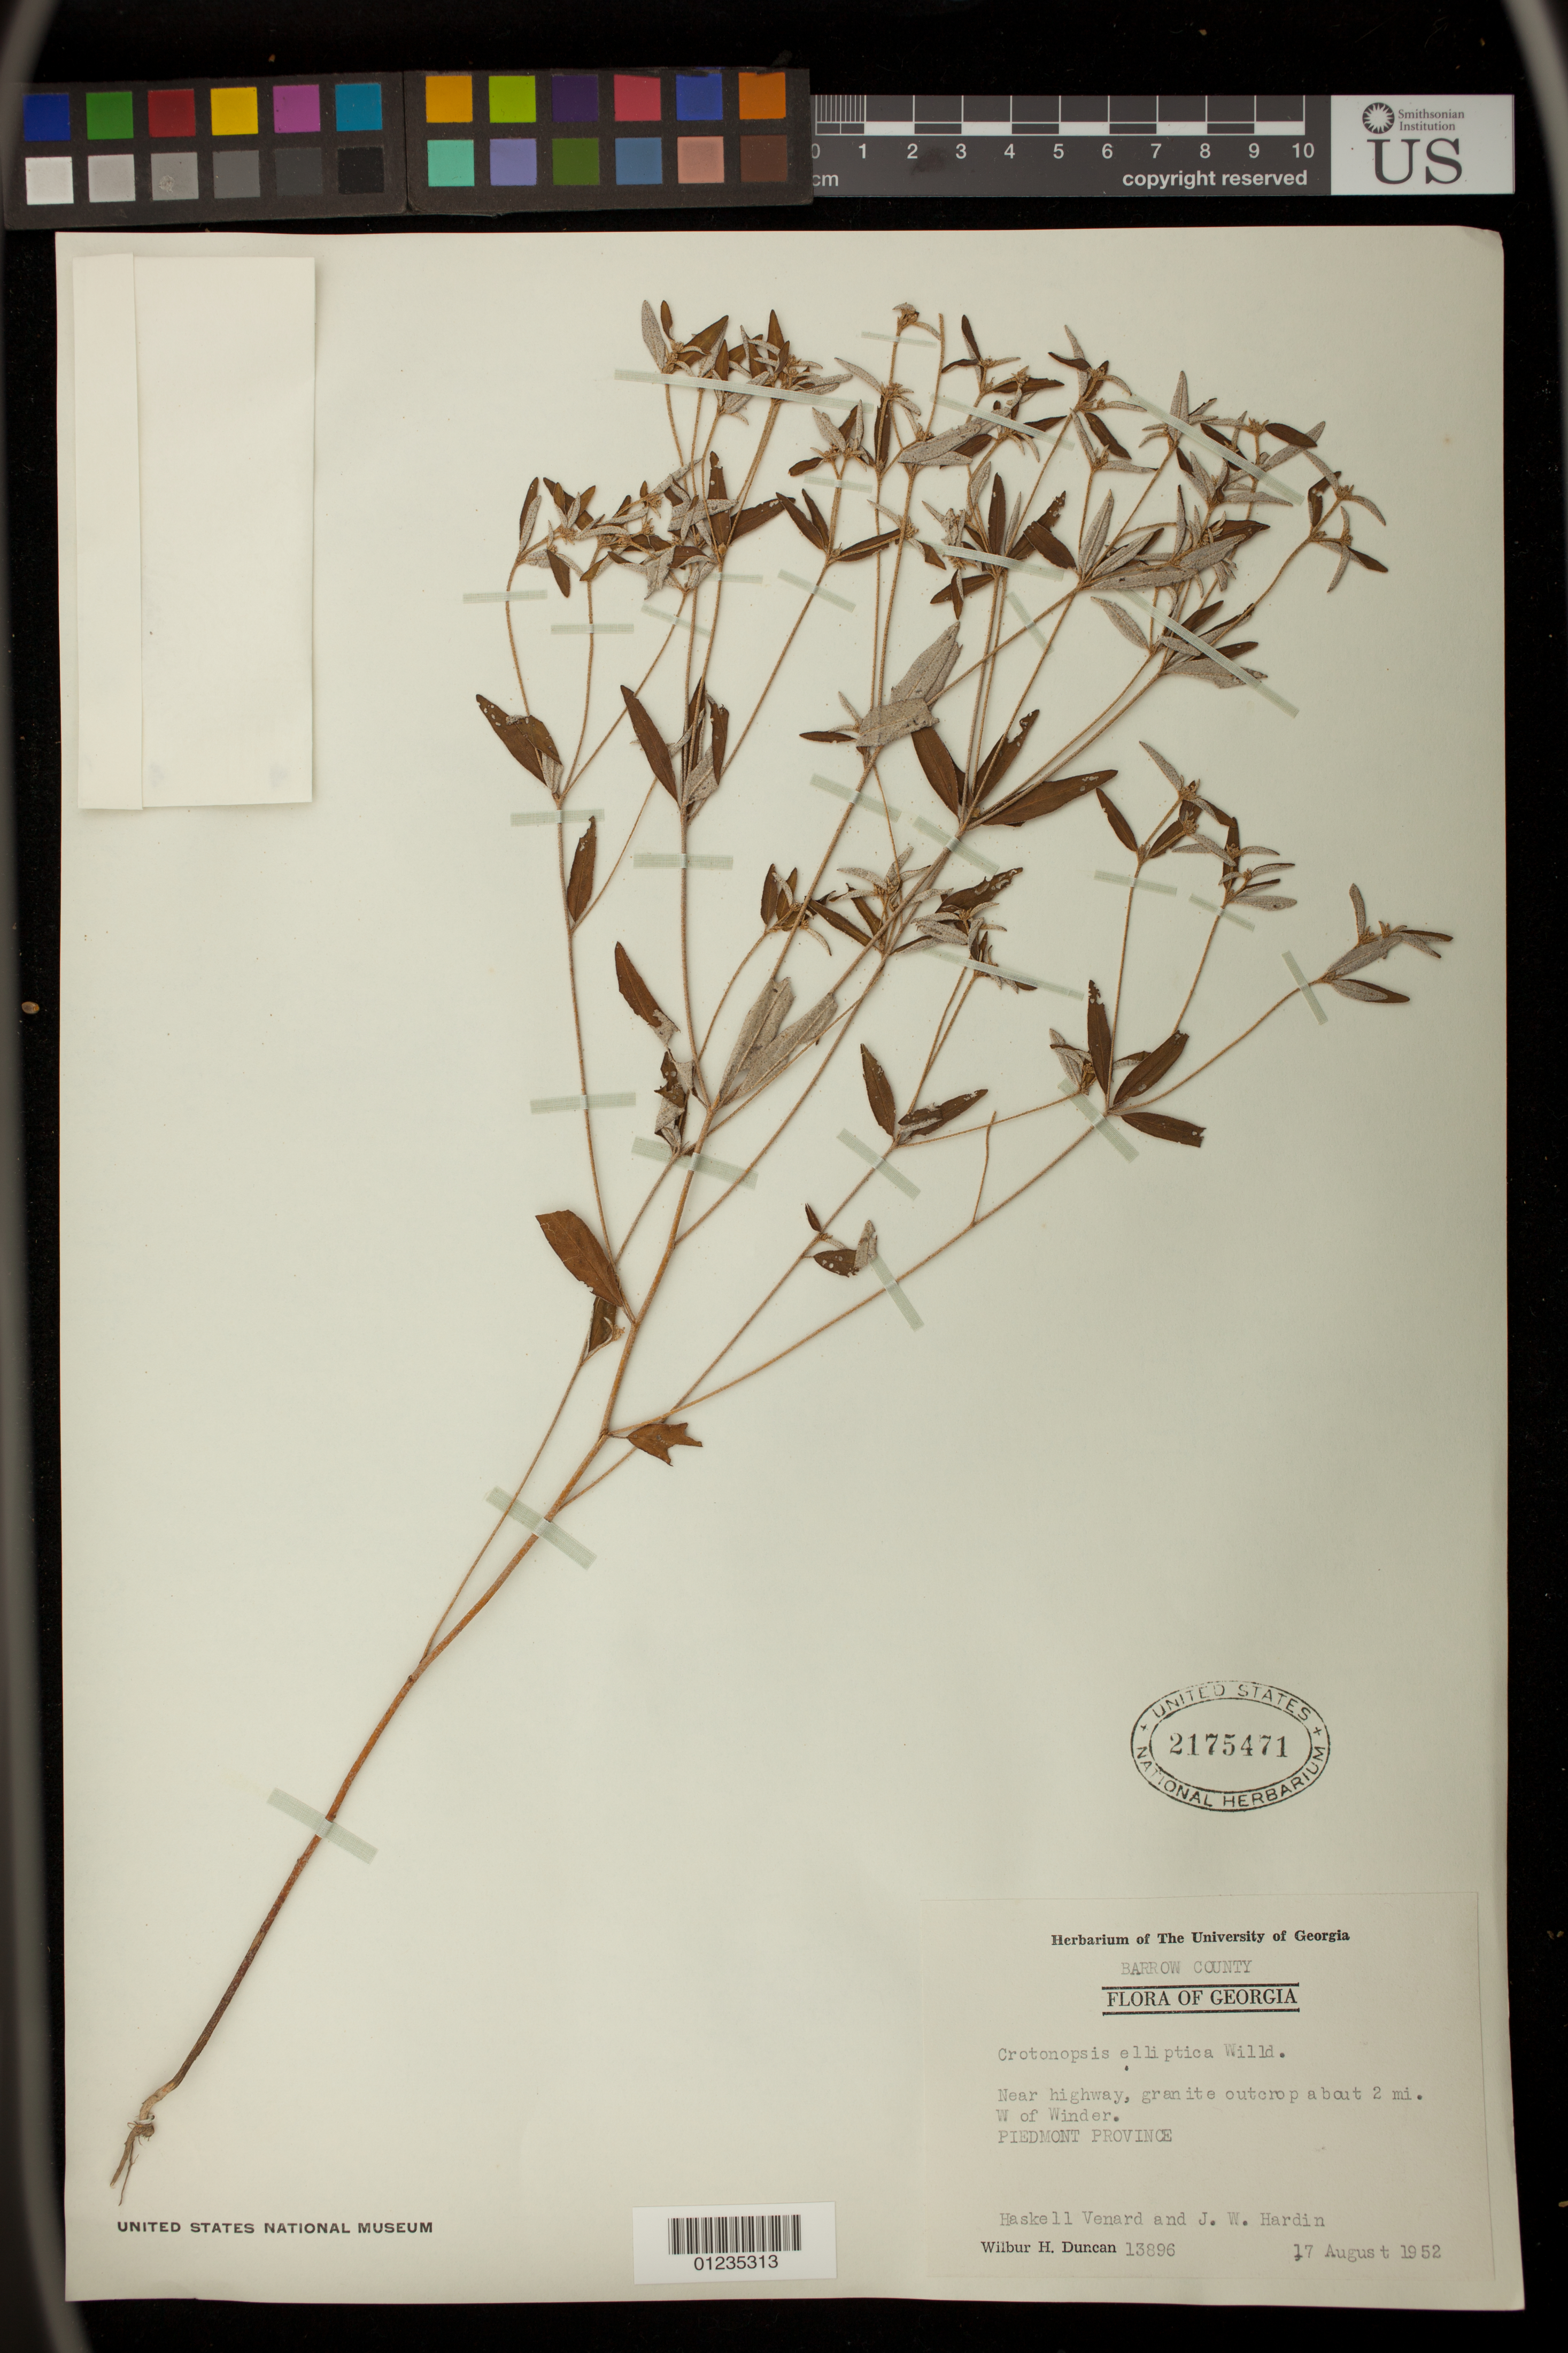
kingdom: Plantae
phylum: Tracheophyta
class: Magnoliopsida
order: Malpighiales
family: Euphorbiaceae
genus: Crotonopsis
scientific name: Crotonopsis elliptica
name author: Willd.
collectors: H. Venard & J. Hardin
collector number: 13896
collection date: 1952-08-17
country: United States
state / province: Georgia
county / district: Barrow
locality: Near highway, granite outcrop about 2 mi. W of Win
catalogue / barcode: US 2175471